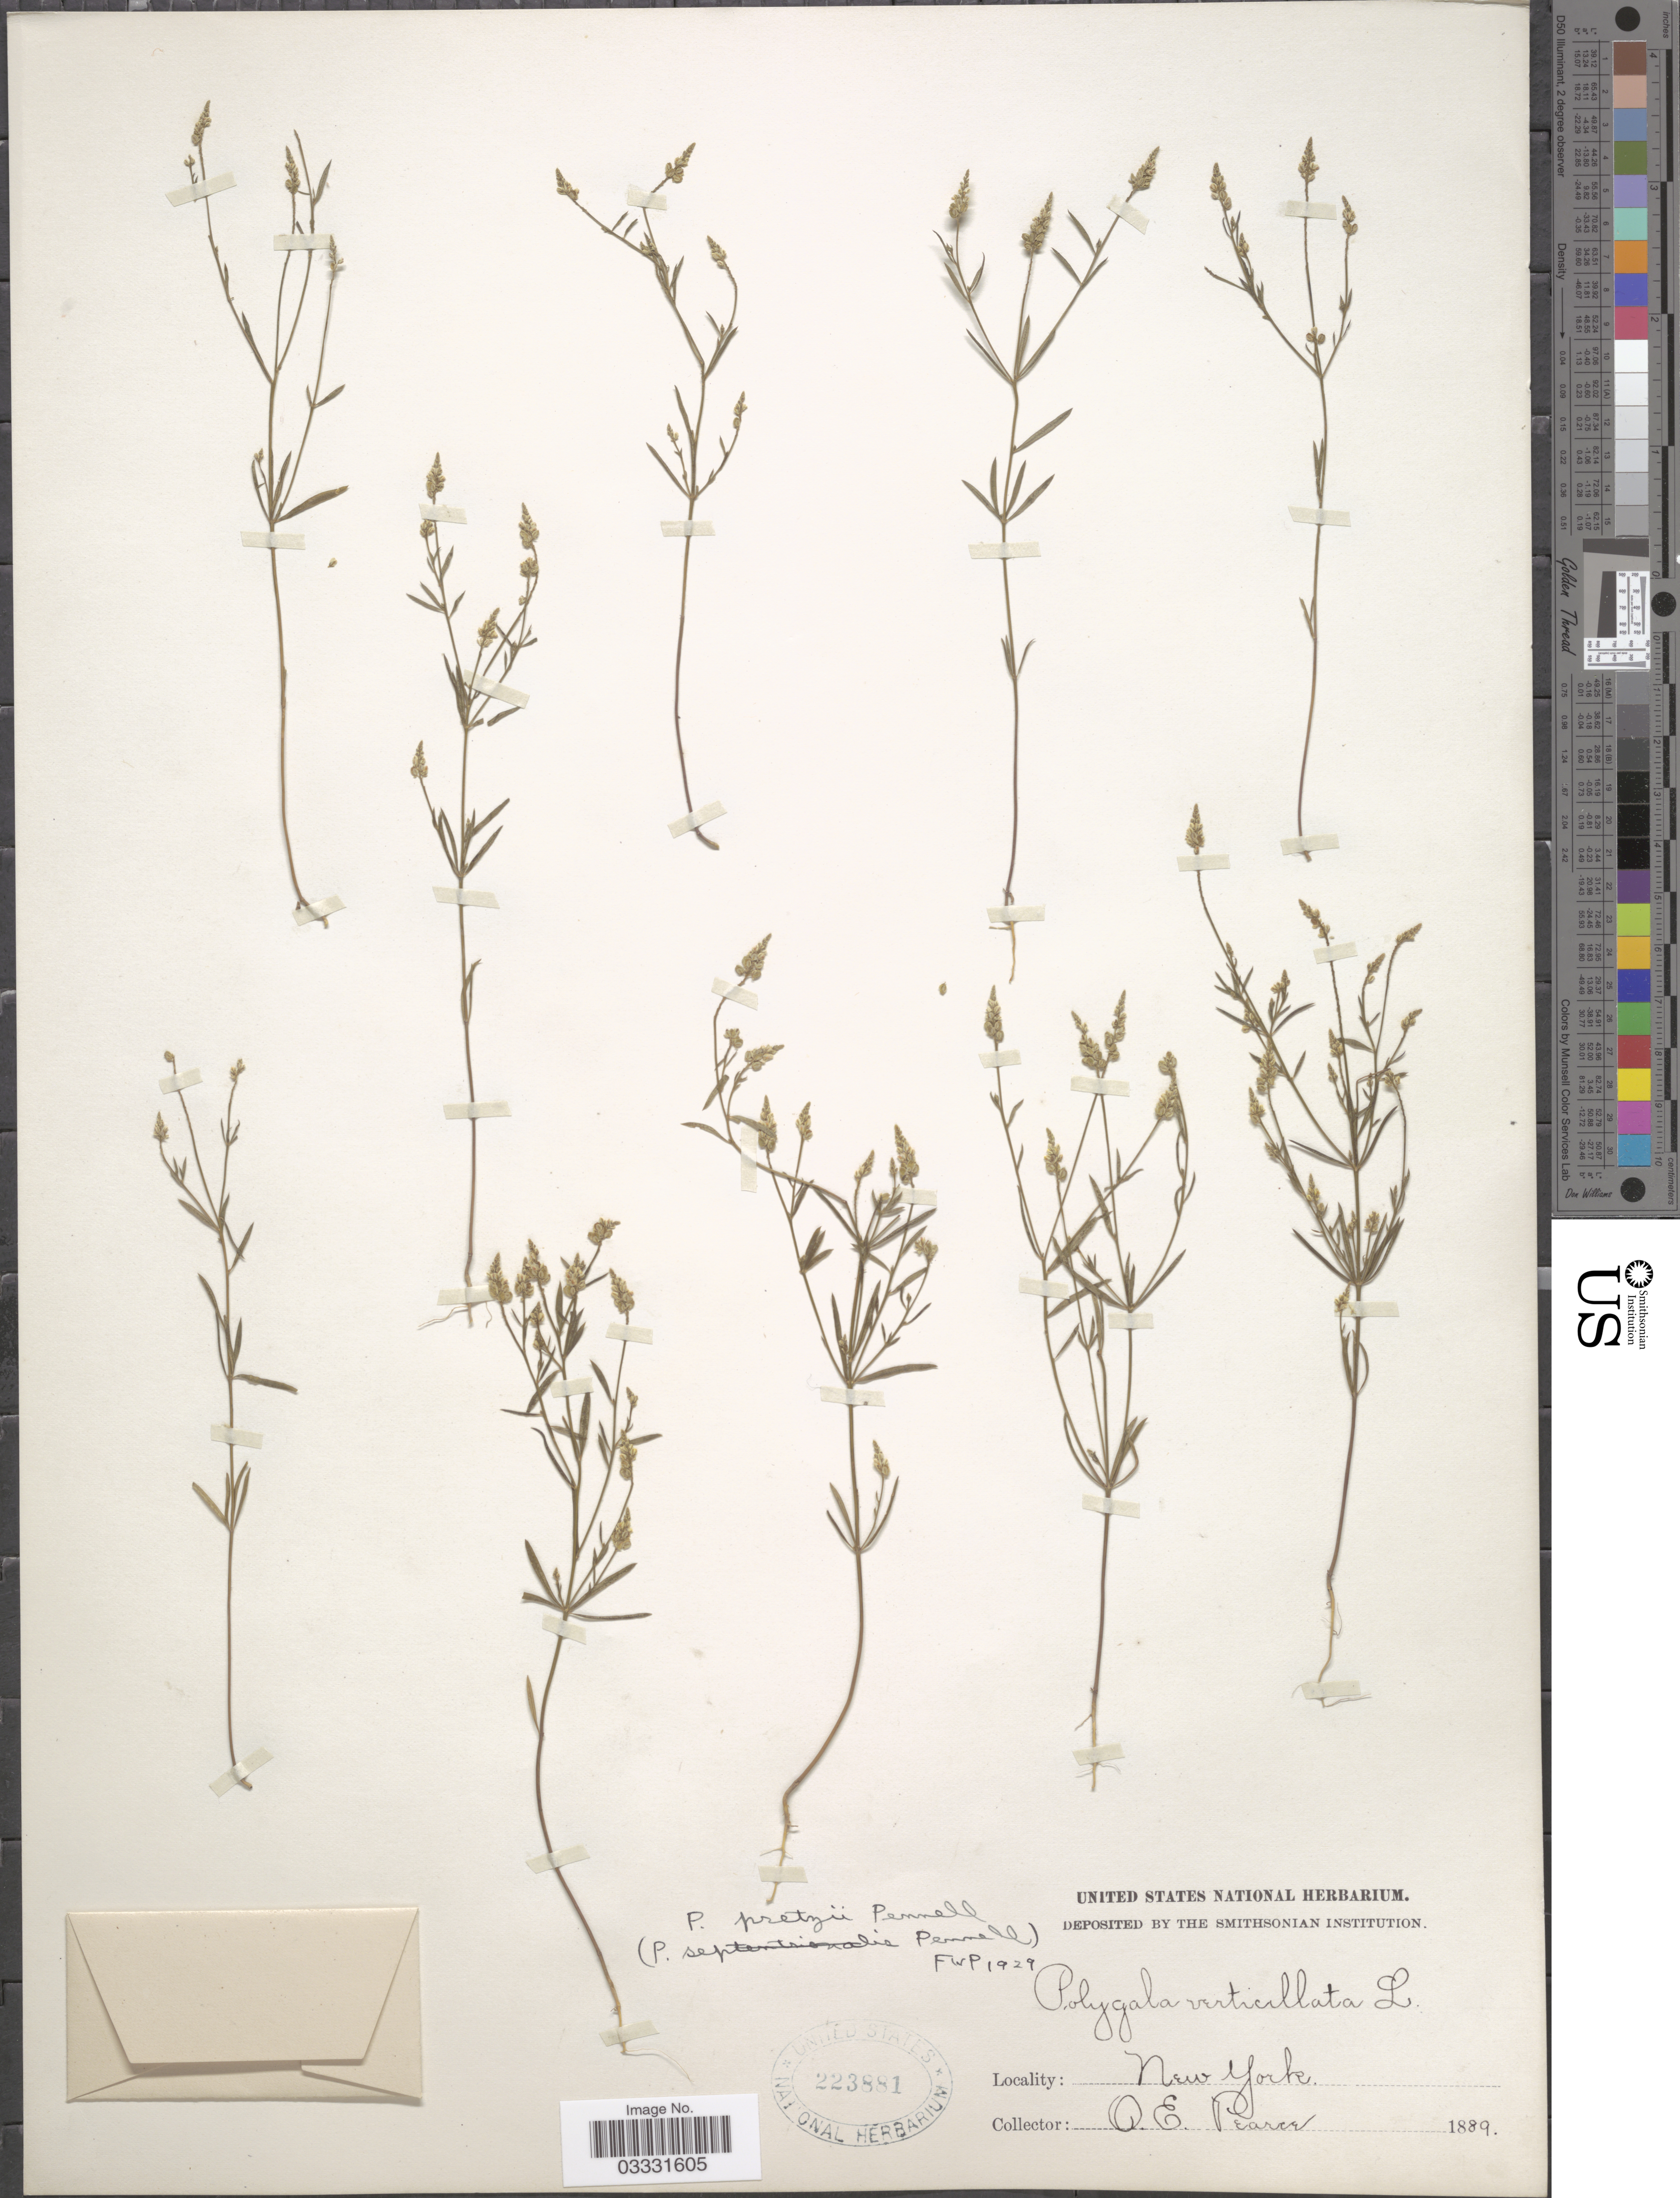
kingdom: Plantae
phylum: Tracheophyta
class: Magnoliopsida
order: Fabales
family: Polygalaceae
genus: Polygala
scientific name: Polygala pretzii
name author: Pennell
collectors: O. E. Pearce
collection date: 1889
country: United States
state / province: New York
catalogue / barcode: US 223881